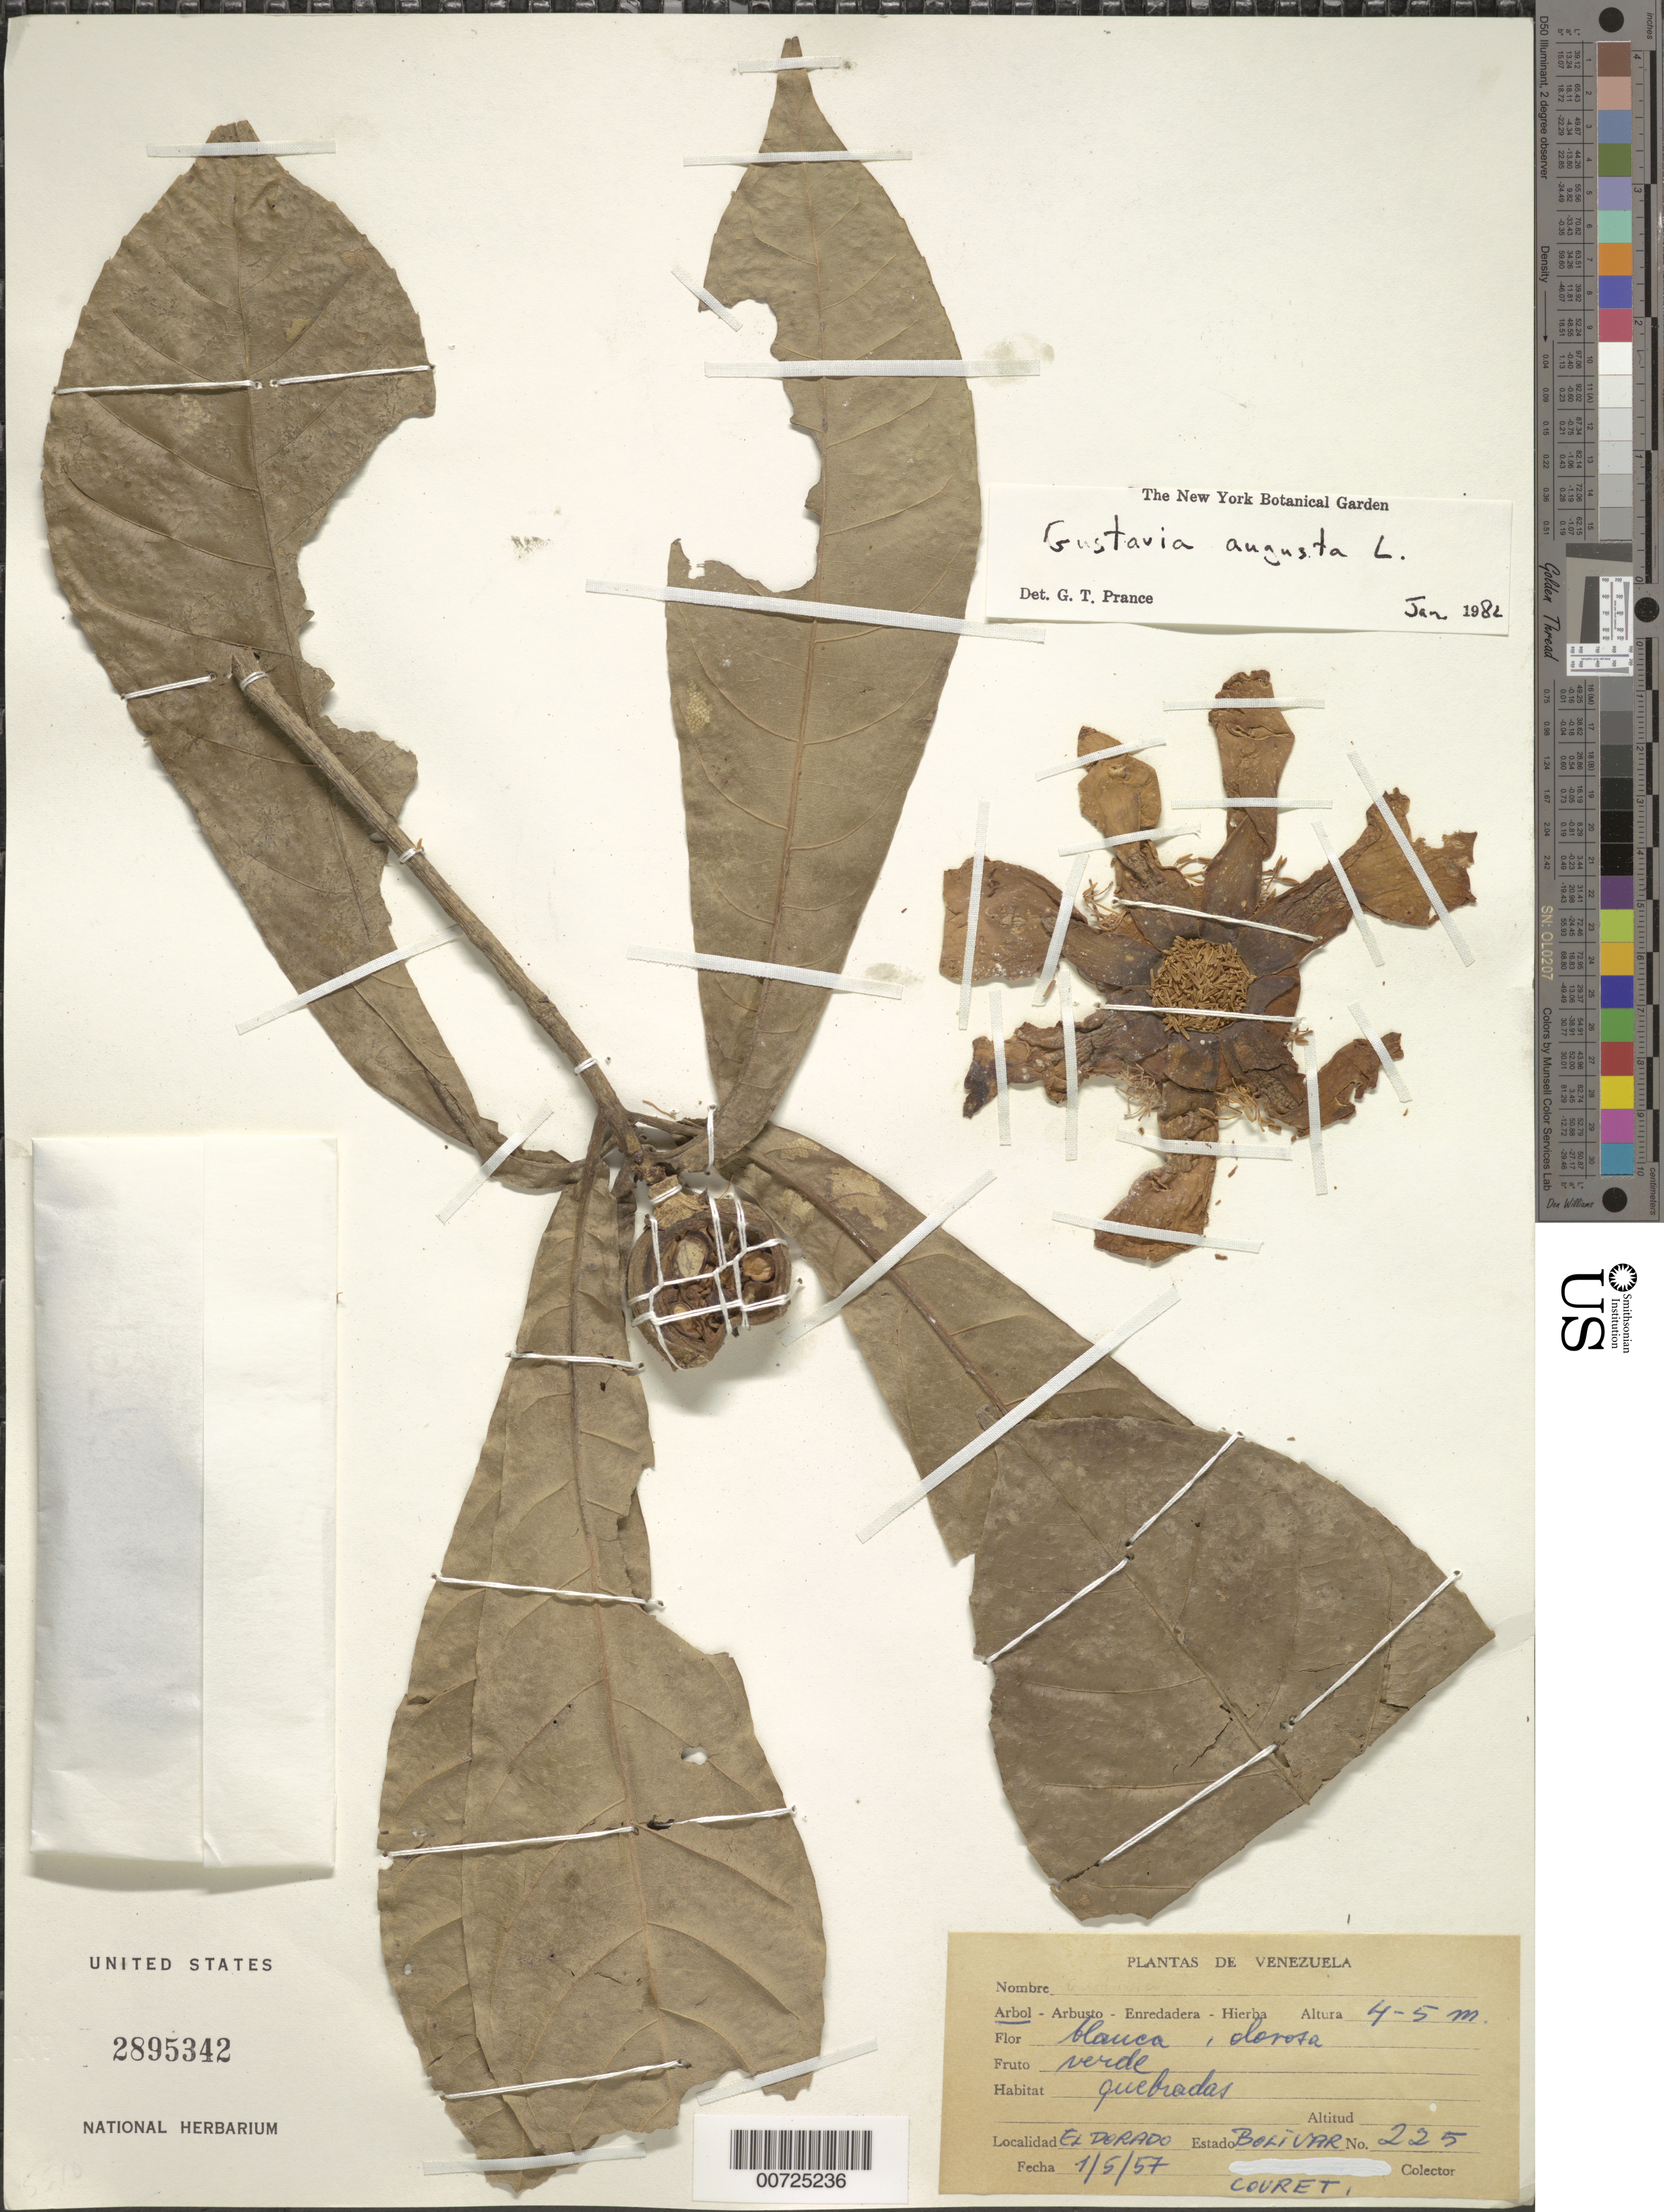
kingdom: Plantae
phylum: Tracheophyta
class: Magnoliopsida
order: Ericales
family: Lecythidaceae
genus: Gustavia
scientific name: Gustavia augusta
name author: L.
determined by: Prance, G. T.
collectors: -. Couret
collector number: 225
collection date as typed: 1-May-57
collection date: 1957-05-01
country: Venezuela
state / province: Bolívar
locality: El Dorado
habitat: Ravines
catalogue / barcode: US 2895342